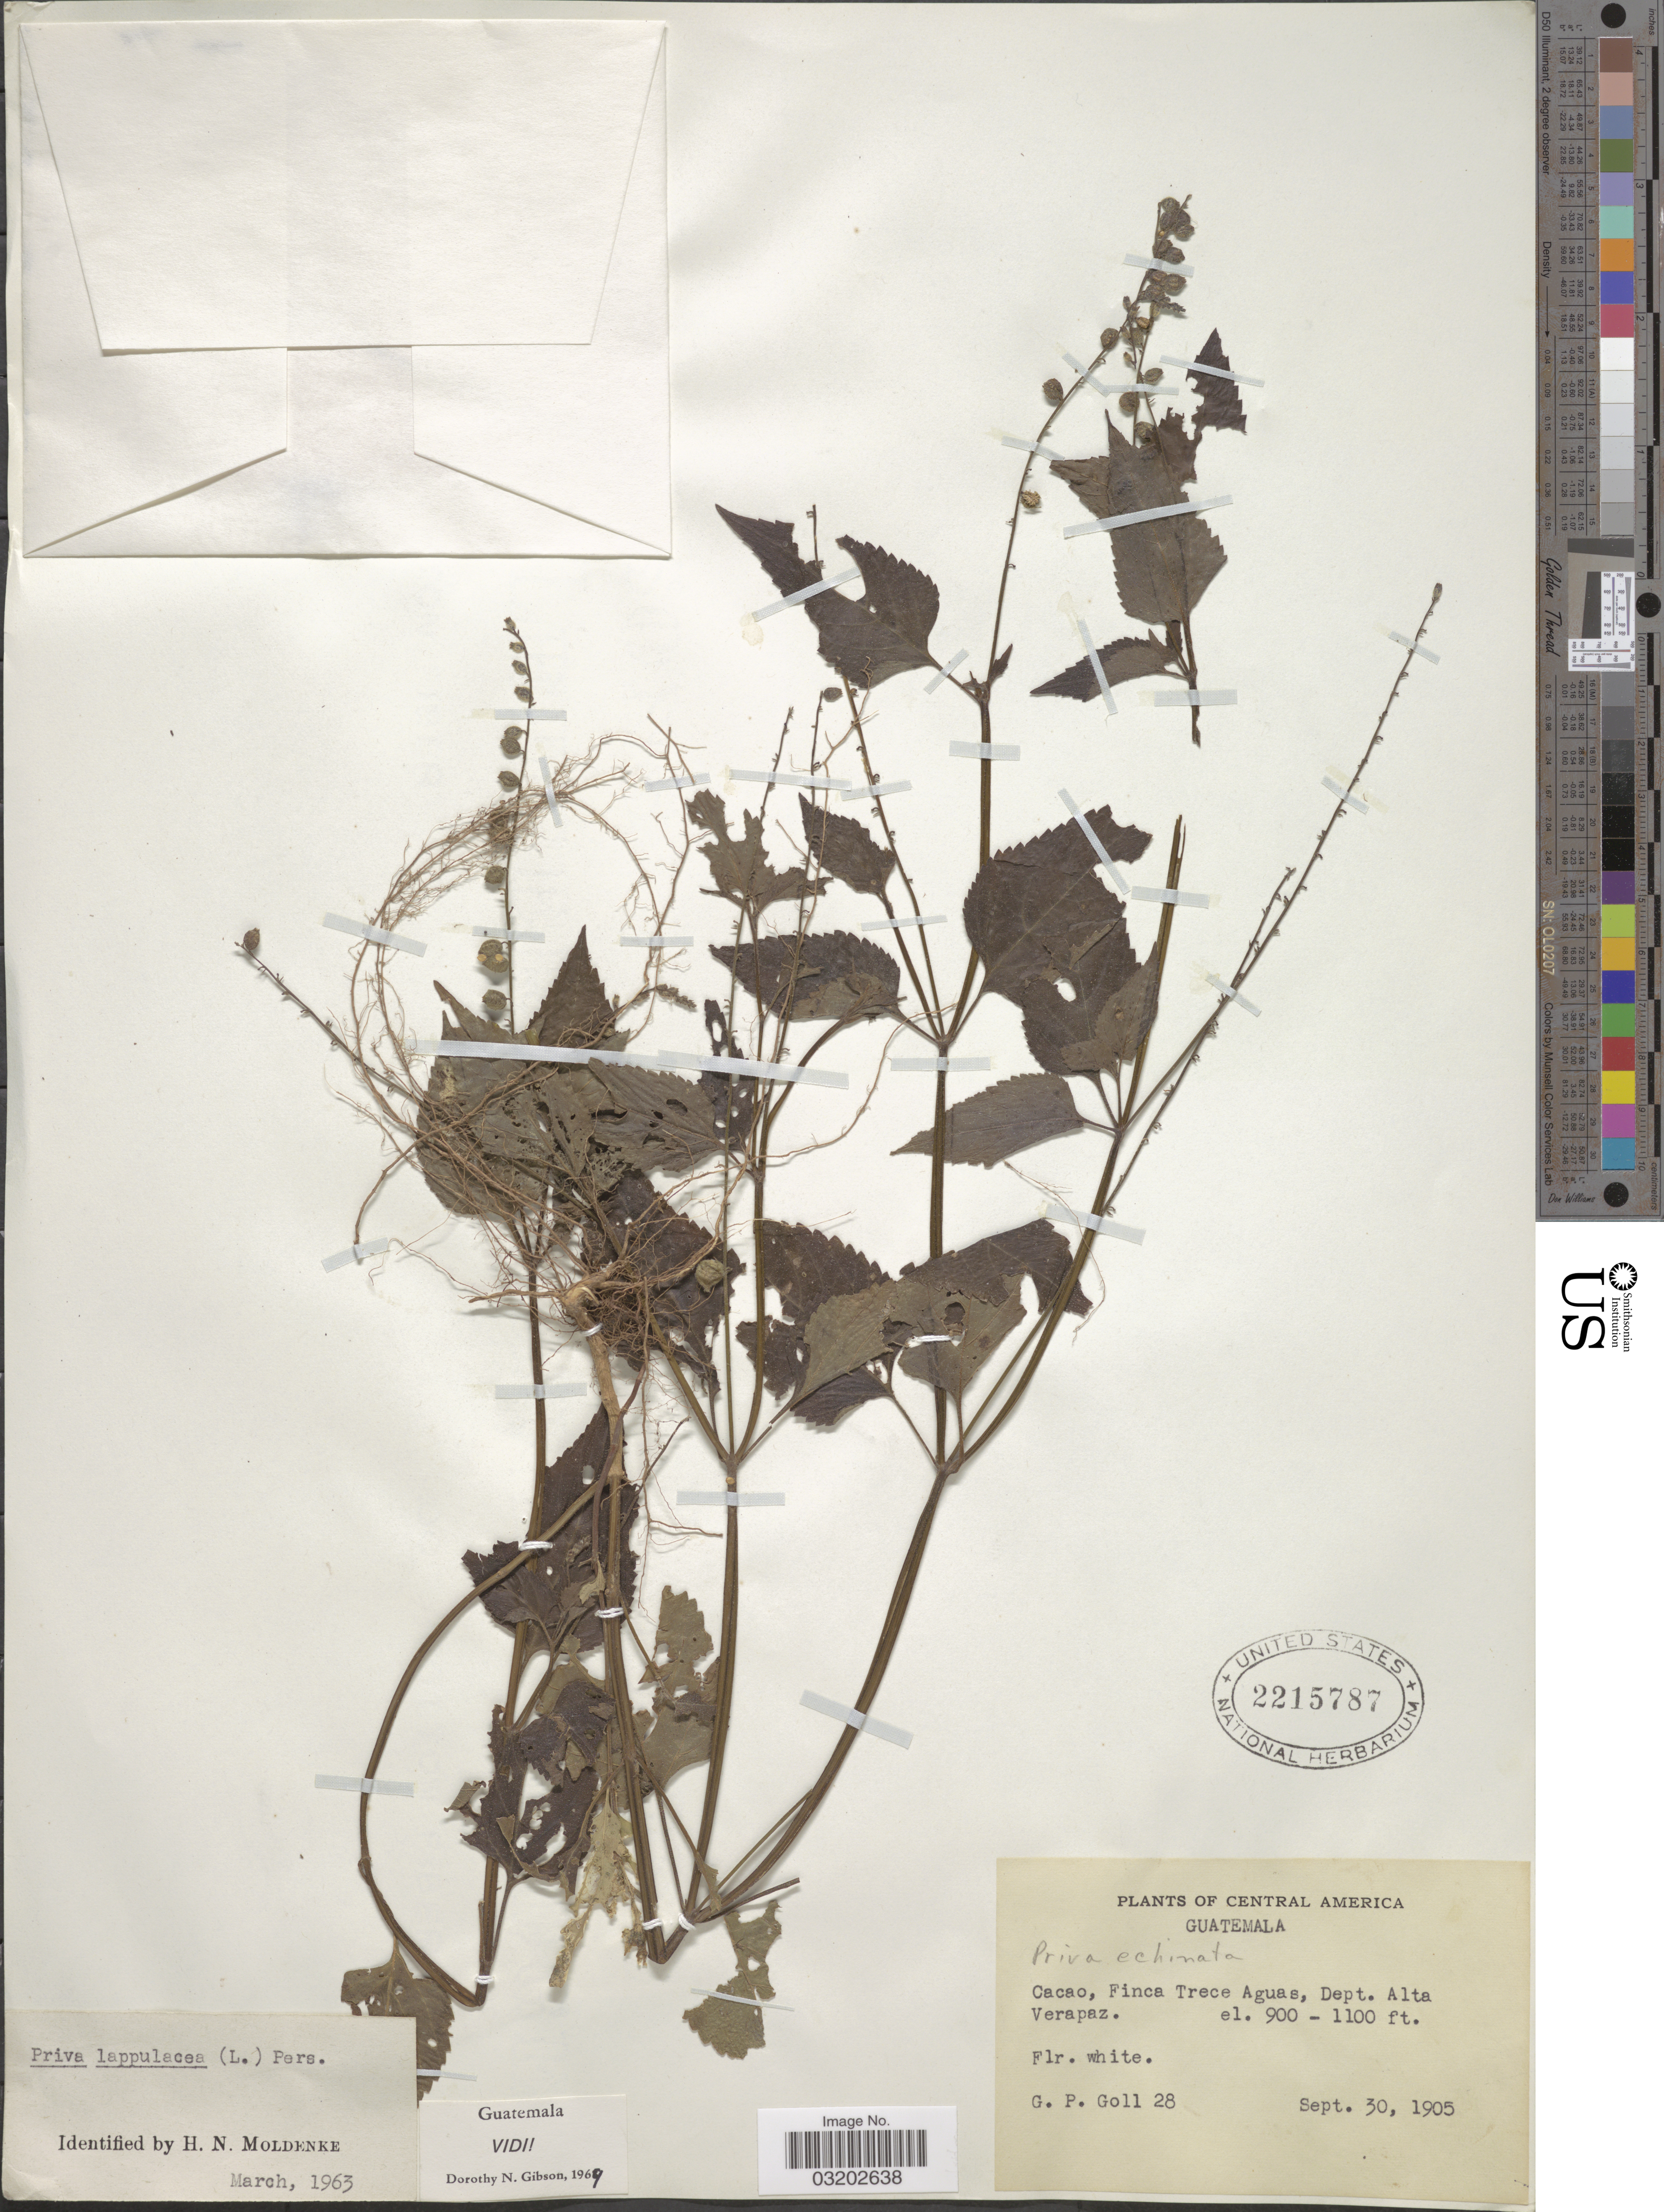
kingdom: Plantae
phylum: Tracheophyta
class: Magnoliopsida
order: Lamiales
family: Verbenaceae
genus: Priva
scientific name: Priva lappulacea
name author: (L.) Pers.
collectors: G. P. Goll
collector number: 28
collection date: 1905-09-30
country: Guatemala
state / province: Alta Verapaz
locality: Cacao, Finca Trece Aguas, Dept. Alta Verapaz.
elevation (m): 274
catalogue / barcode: US 2215787